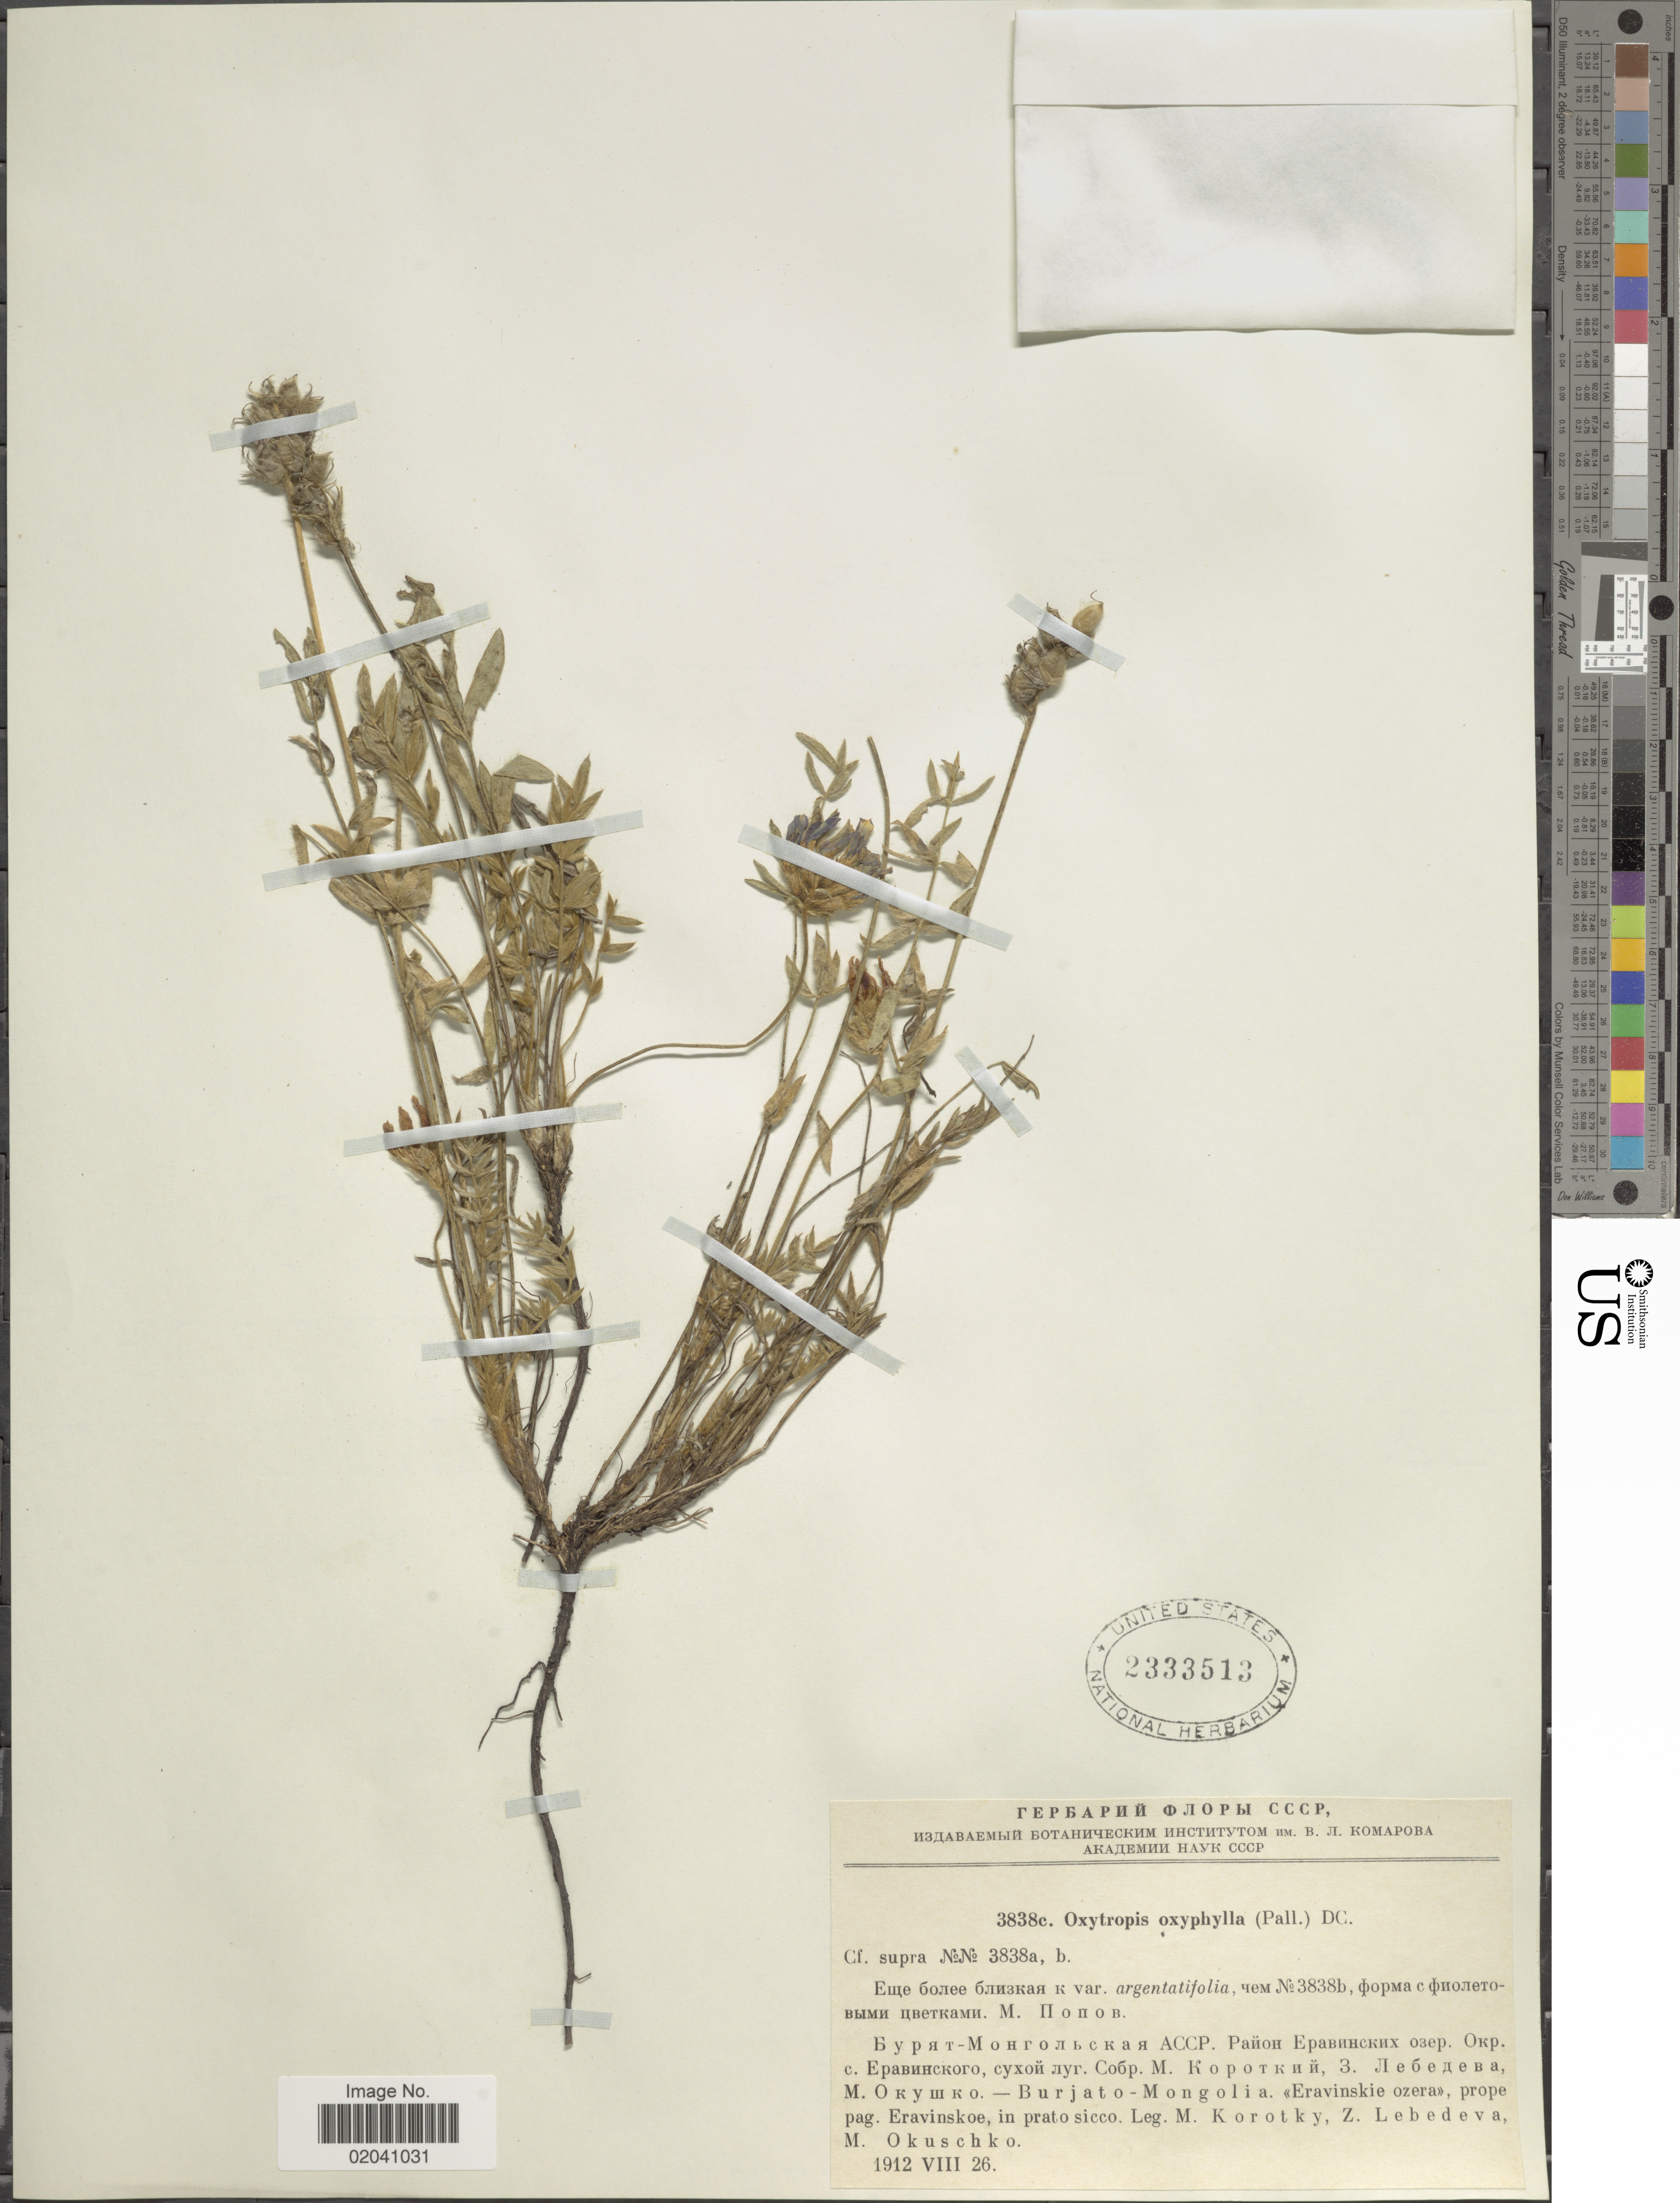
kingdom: Plantae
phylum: Tracheophyta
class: Magnoliopsida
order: Fabales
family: Fabaceae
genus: Oxytropis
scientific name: Oxytropis oxyphylla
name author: (Pall.) DC.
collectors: M. Okuschko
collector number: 3838c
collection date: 1912-06-26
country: Mongolia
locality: Burjato, Eravinskie ozera, prope pag. Eravinskoe, in prato sicco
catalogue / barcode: US 2333513